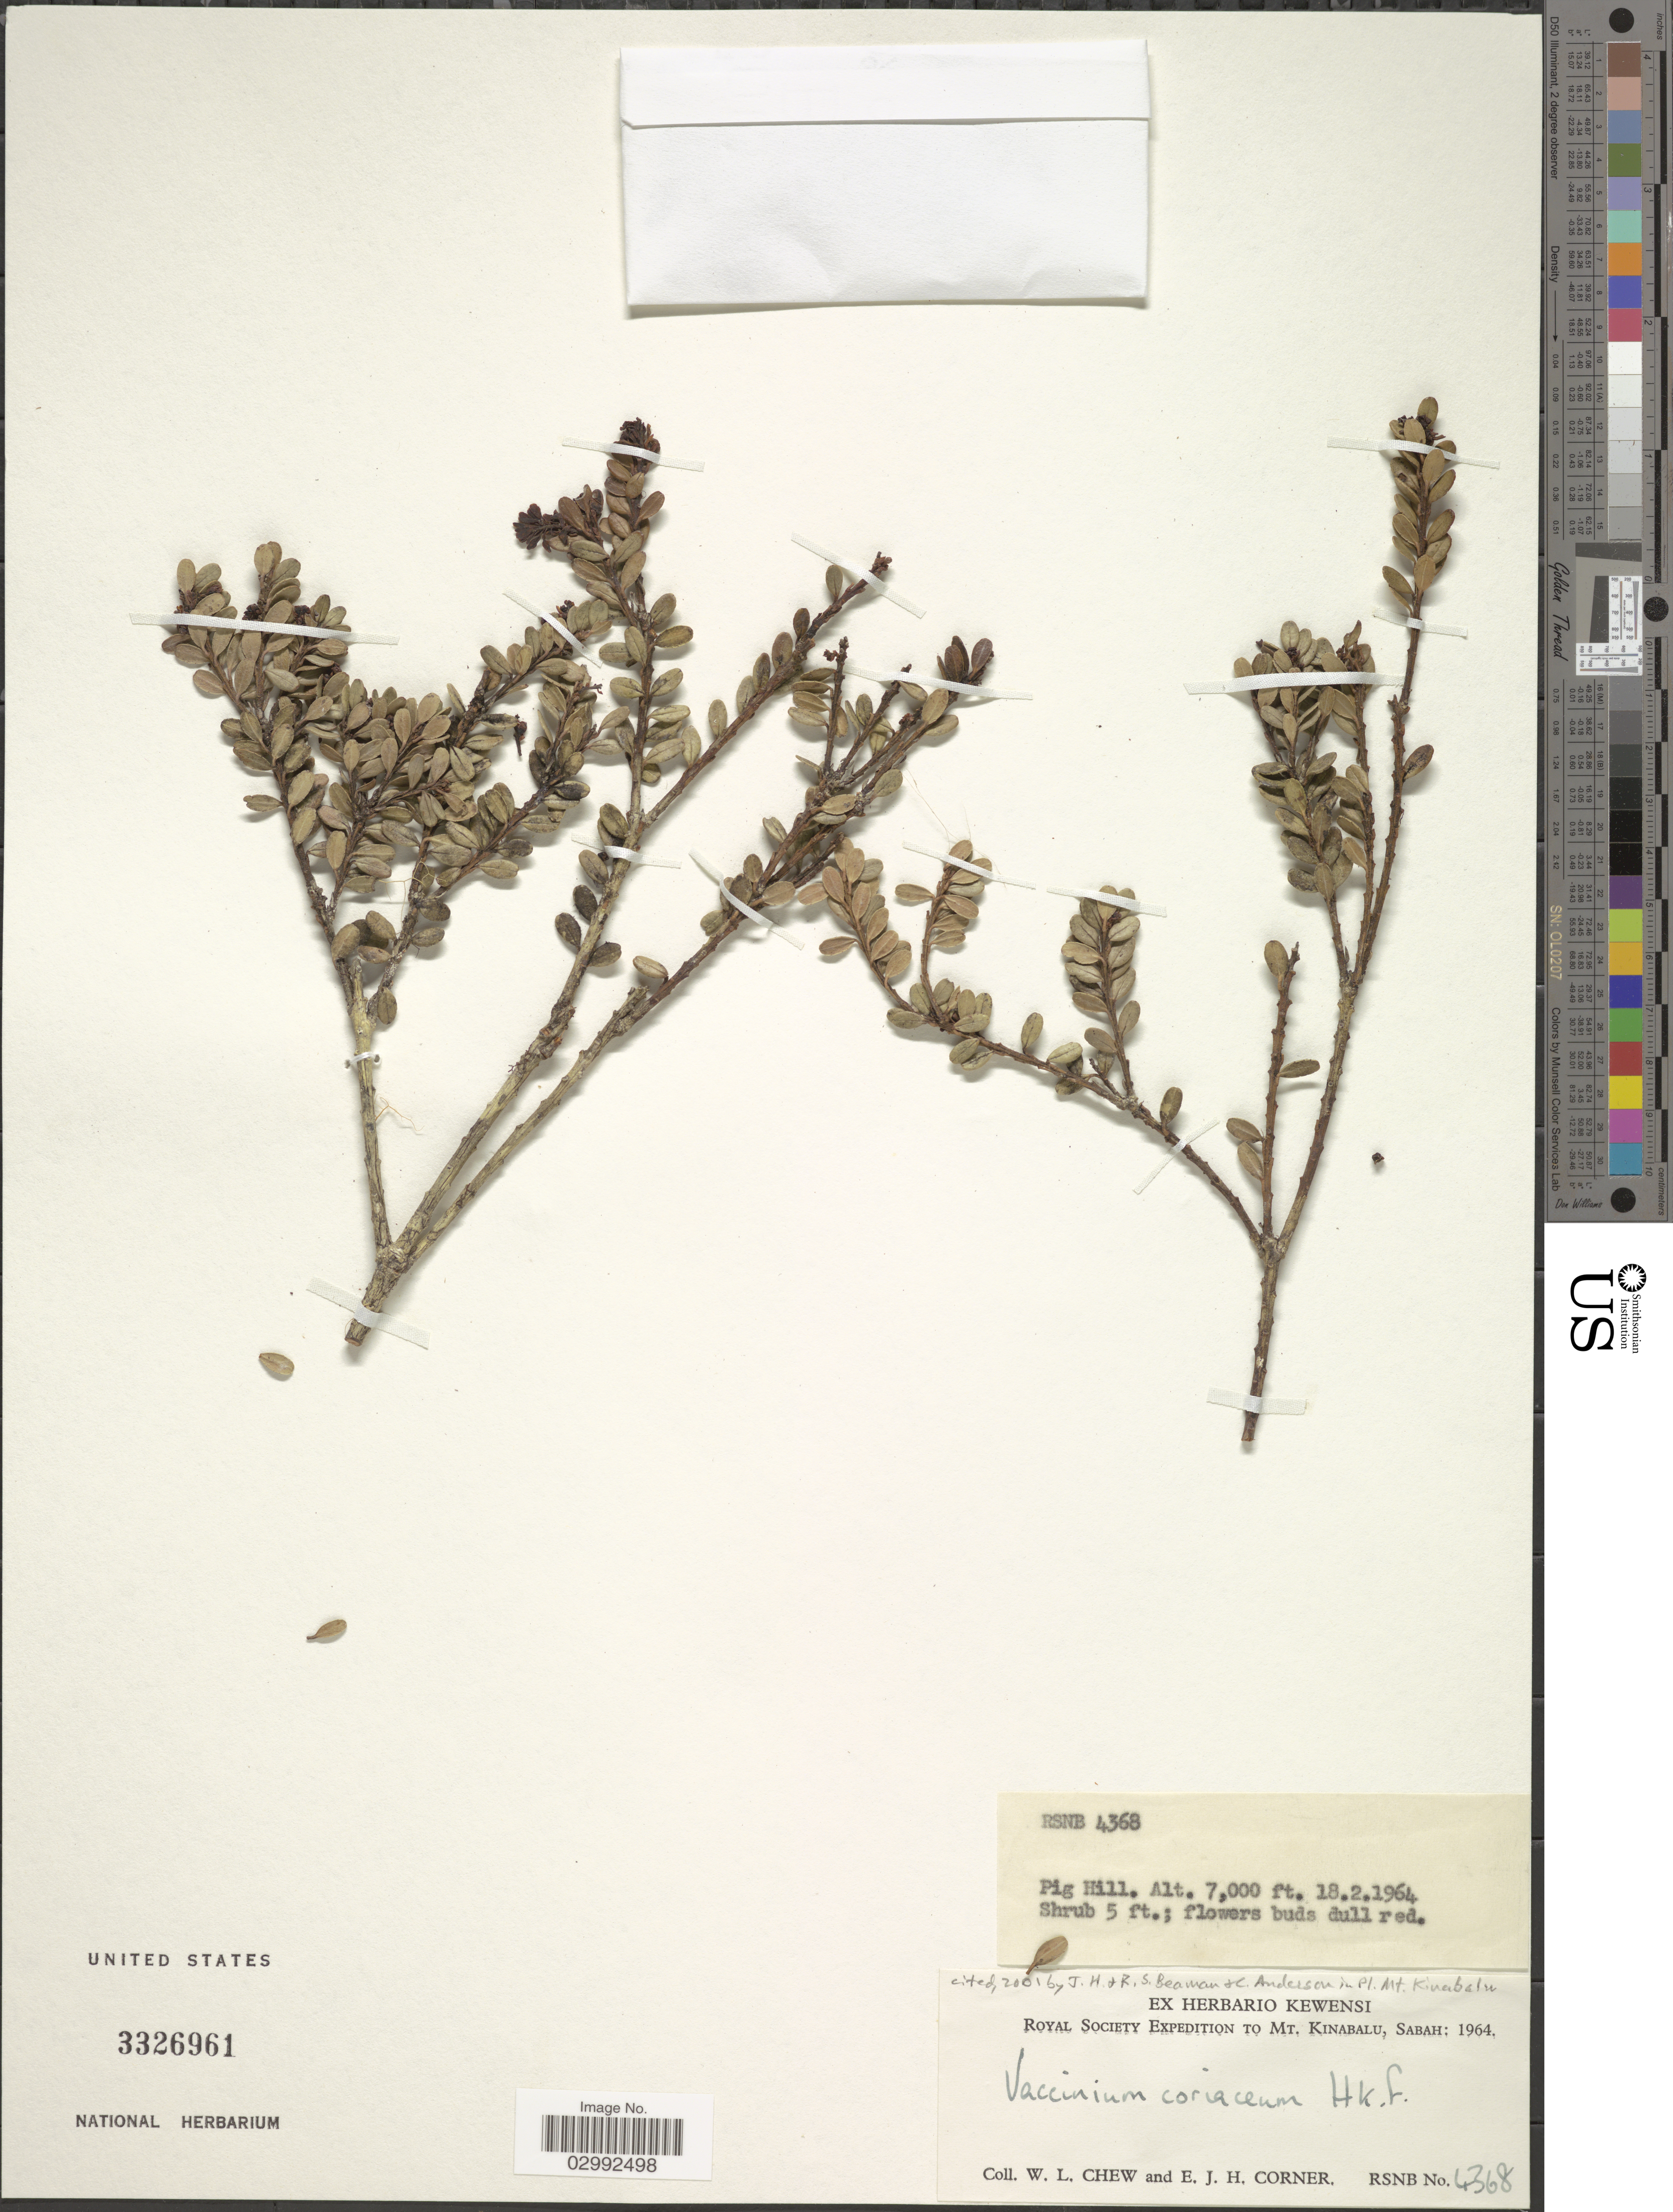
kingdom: Plantae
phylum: Tracheophyta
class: Magnoliopsida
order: Ericales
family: Ericaceae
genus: Vaccinium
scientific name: Vaccinium coriaceum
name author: Hook. f.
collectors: W. Chew & E. Corner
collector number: RSNB 4368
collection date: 1964-02-18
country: Malaysia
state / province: Sabah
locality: Pig Hill, Mt. Kinabalu, Sabah.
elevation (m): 2134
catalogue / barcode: US 3326961